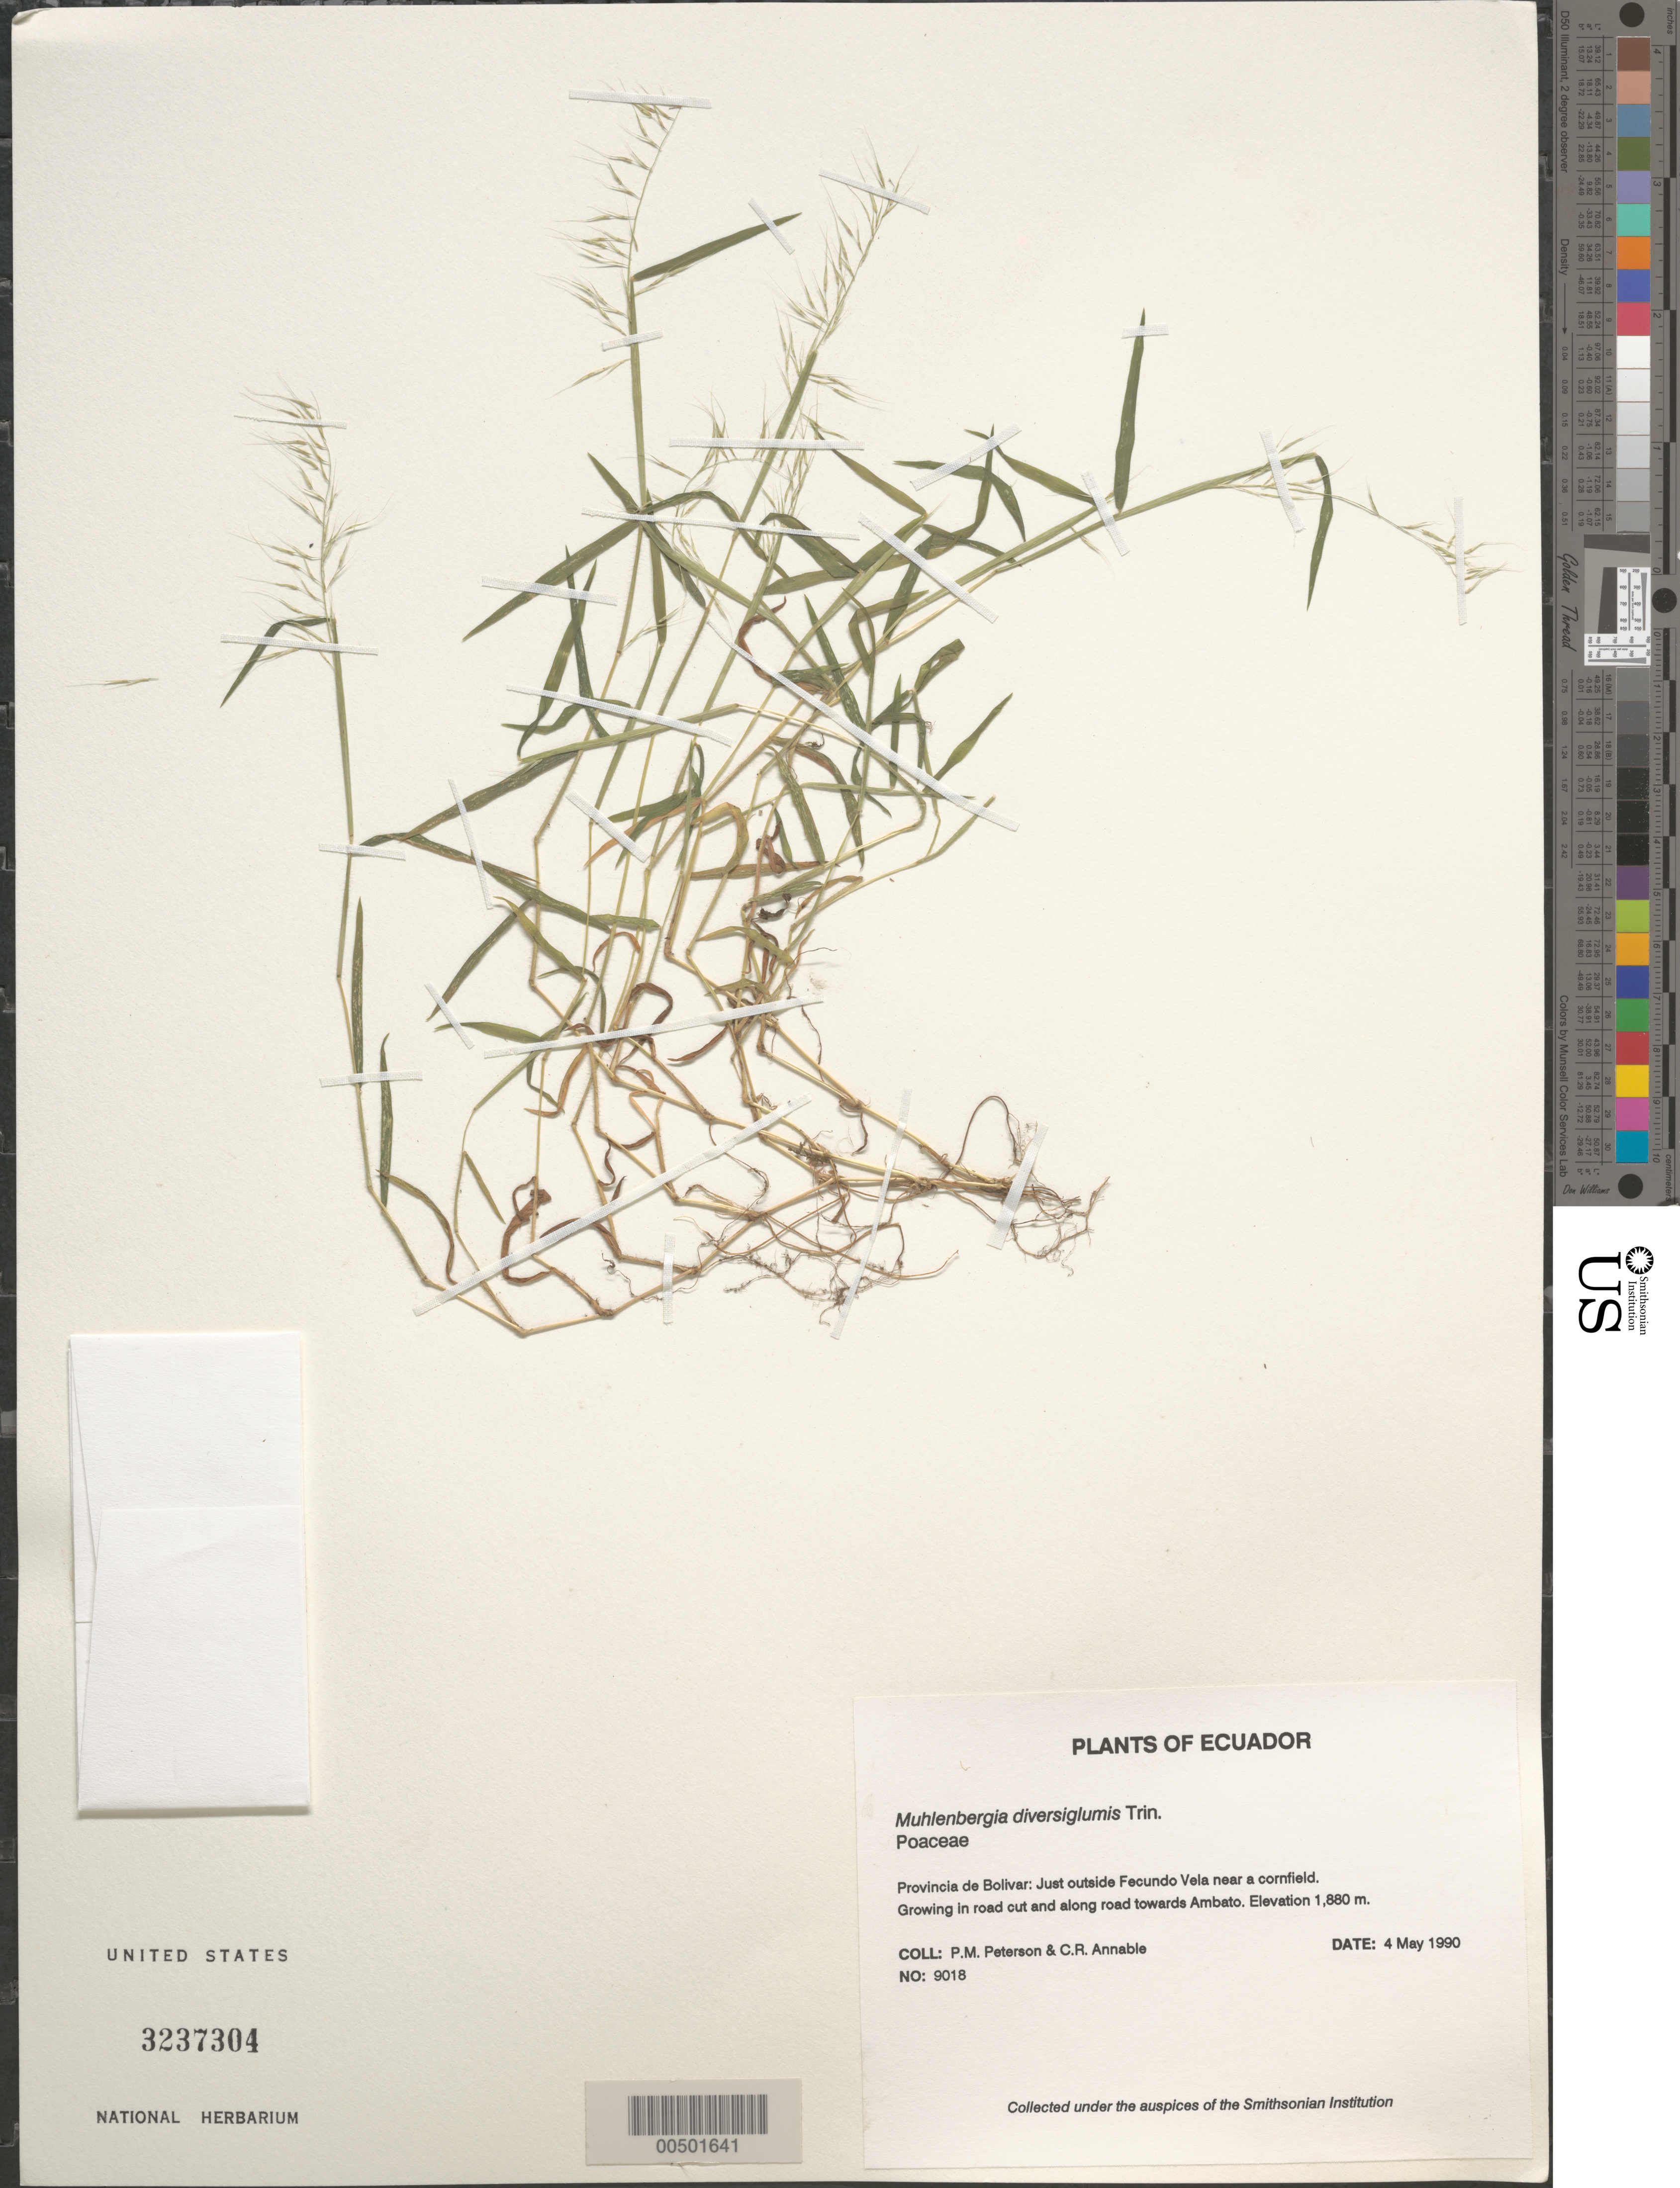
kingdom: Plantae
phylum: Tracheophyta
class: Liliopsida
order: Poales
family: Poaceae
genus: Muhlenbergia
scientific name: Muhlenbergia diversiglumis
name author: Trin.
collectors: P. M. Peterson & C. R. Annable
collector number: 09018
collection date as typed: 04 May 1990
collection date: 1990-05-04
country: Ecuador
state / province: Bolívar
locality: Just outside Fecundo Vela near a cornfield.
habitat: Growing in road cut and along road towards Ambato.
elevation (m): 1880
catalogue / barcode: US 3237304